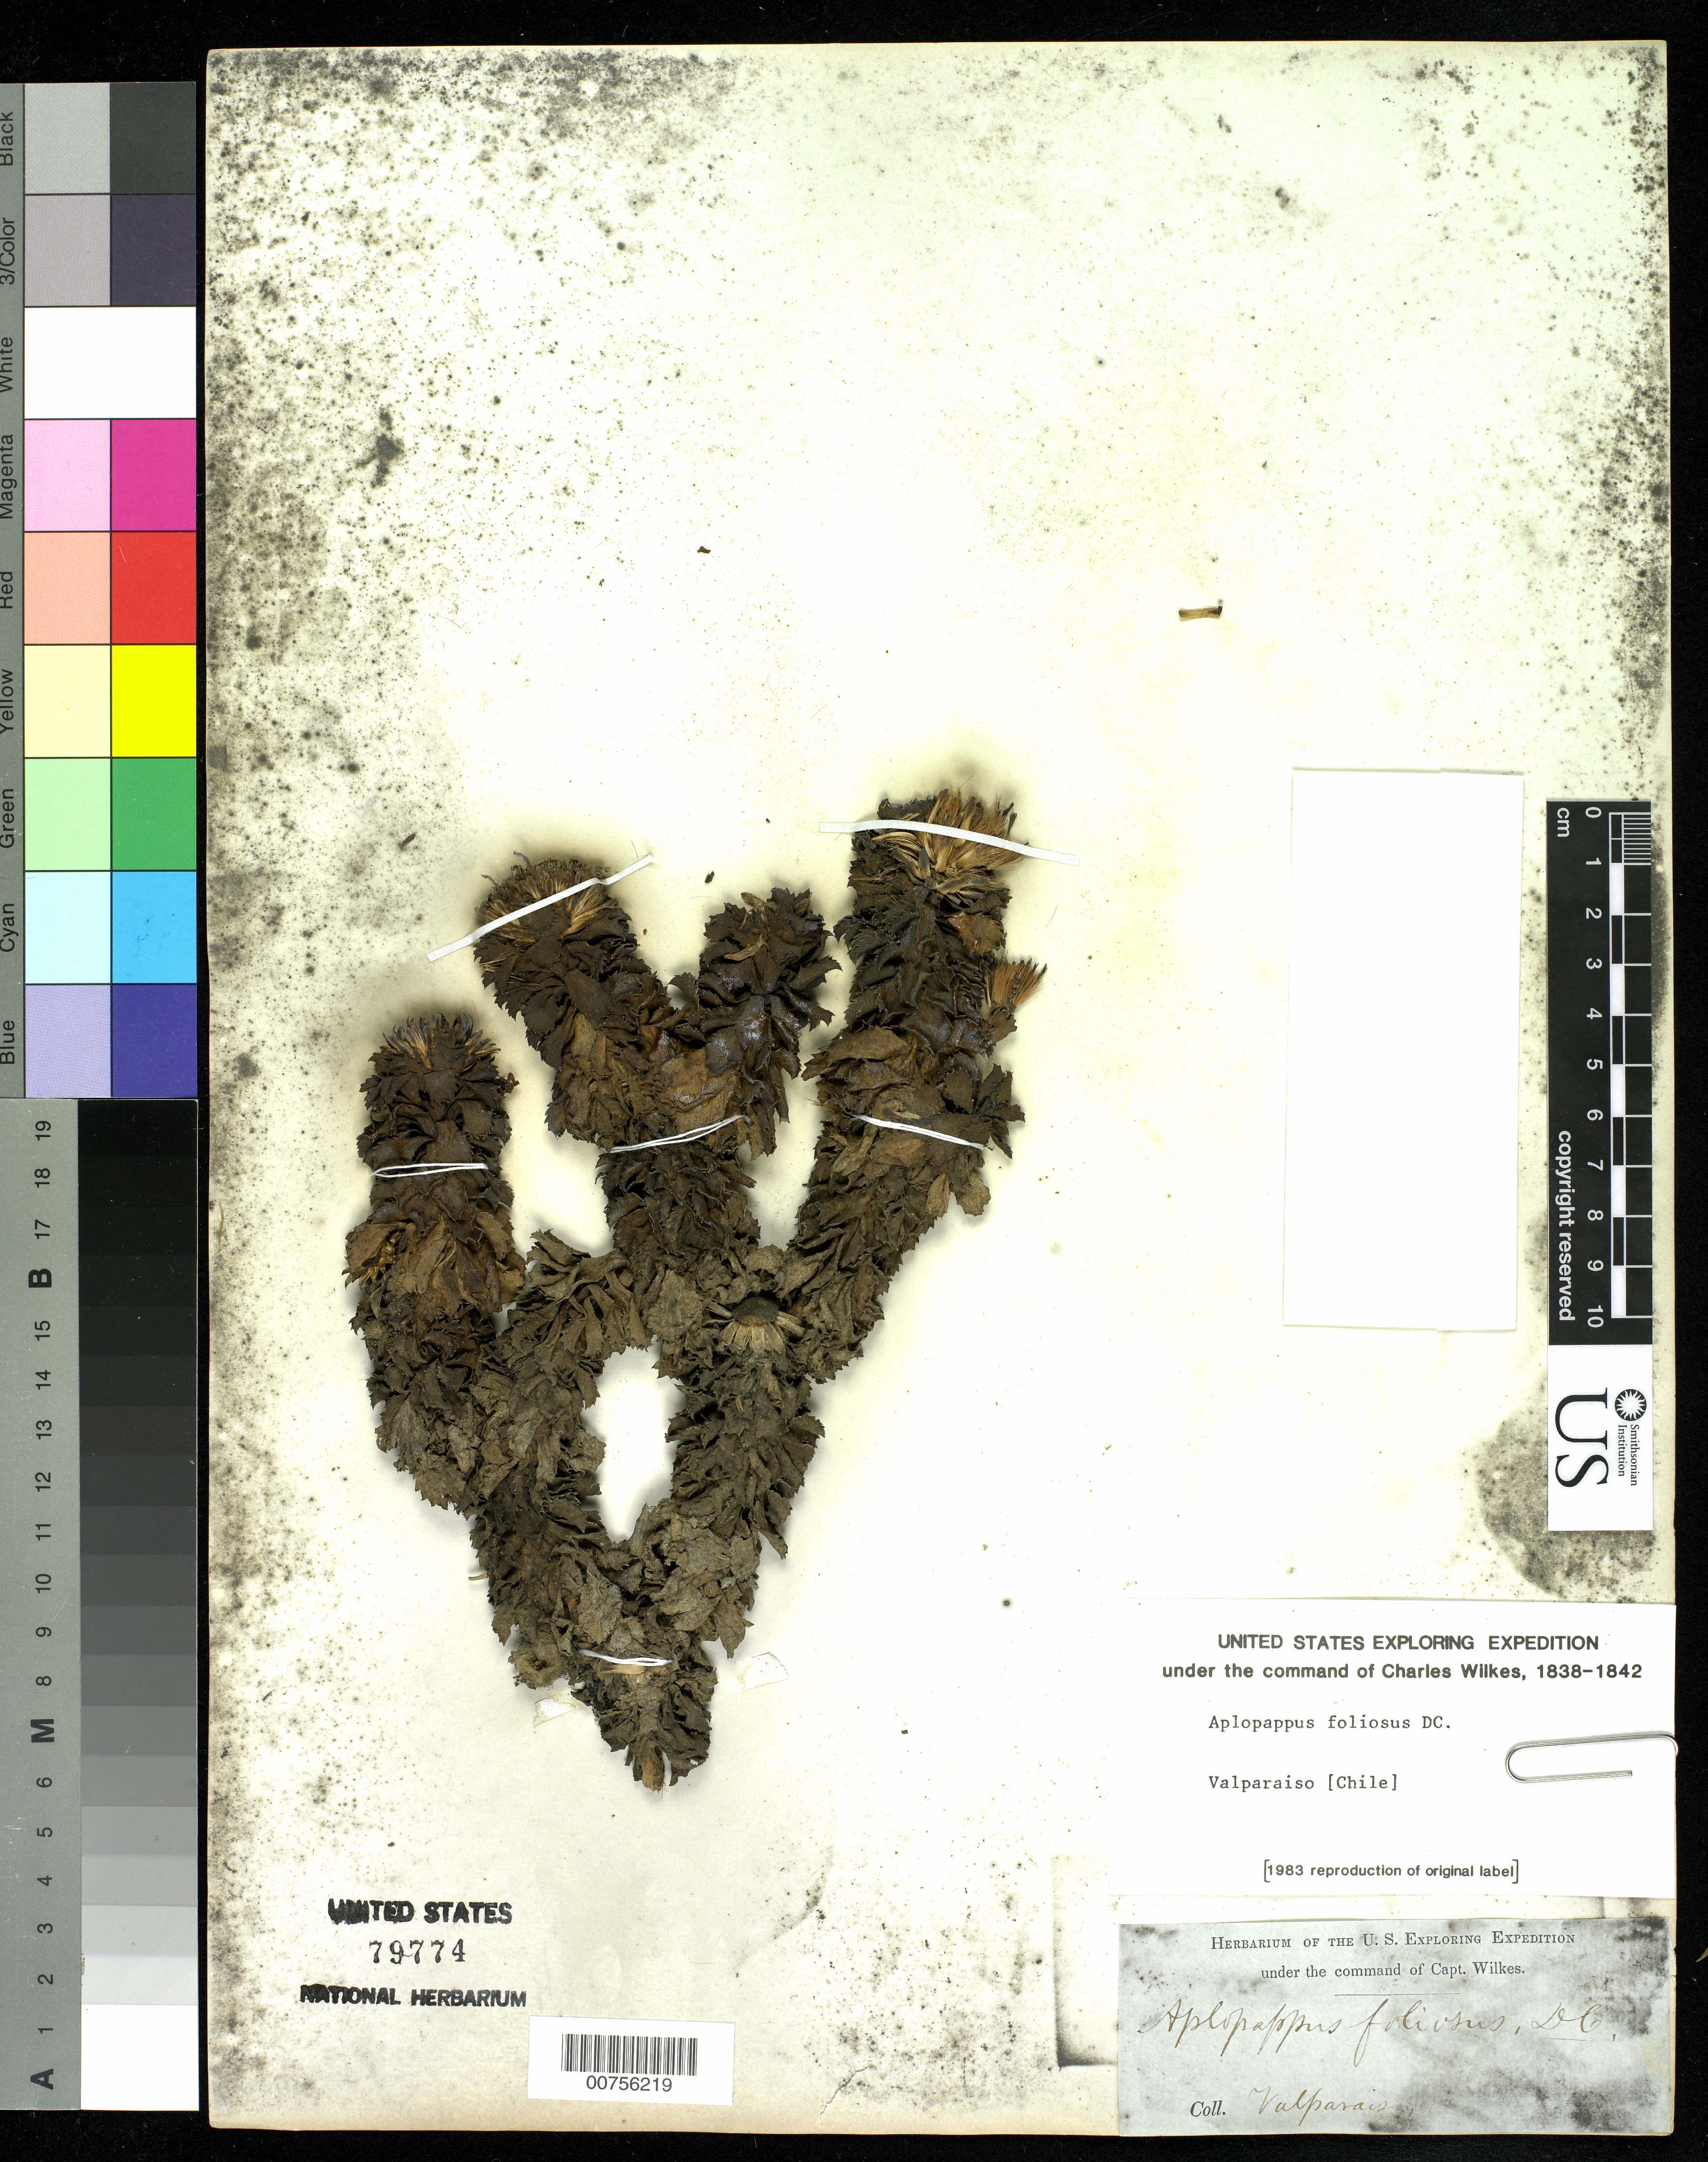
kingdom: Plantae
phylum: Tracheophyta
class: Magnoliopsida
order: Asterales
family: Asteraceae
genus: Haplopappus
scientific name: Haplopappus foliosus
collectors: Wilkes Explor. Exped.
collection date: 1838/1842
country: Chile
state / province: Valparaíso (V)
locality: Valparaiso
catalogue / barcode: US 79774